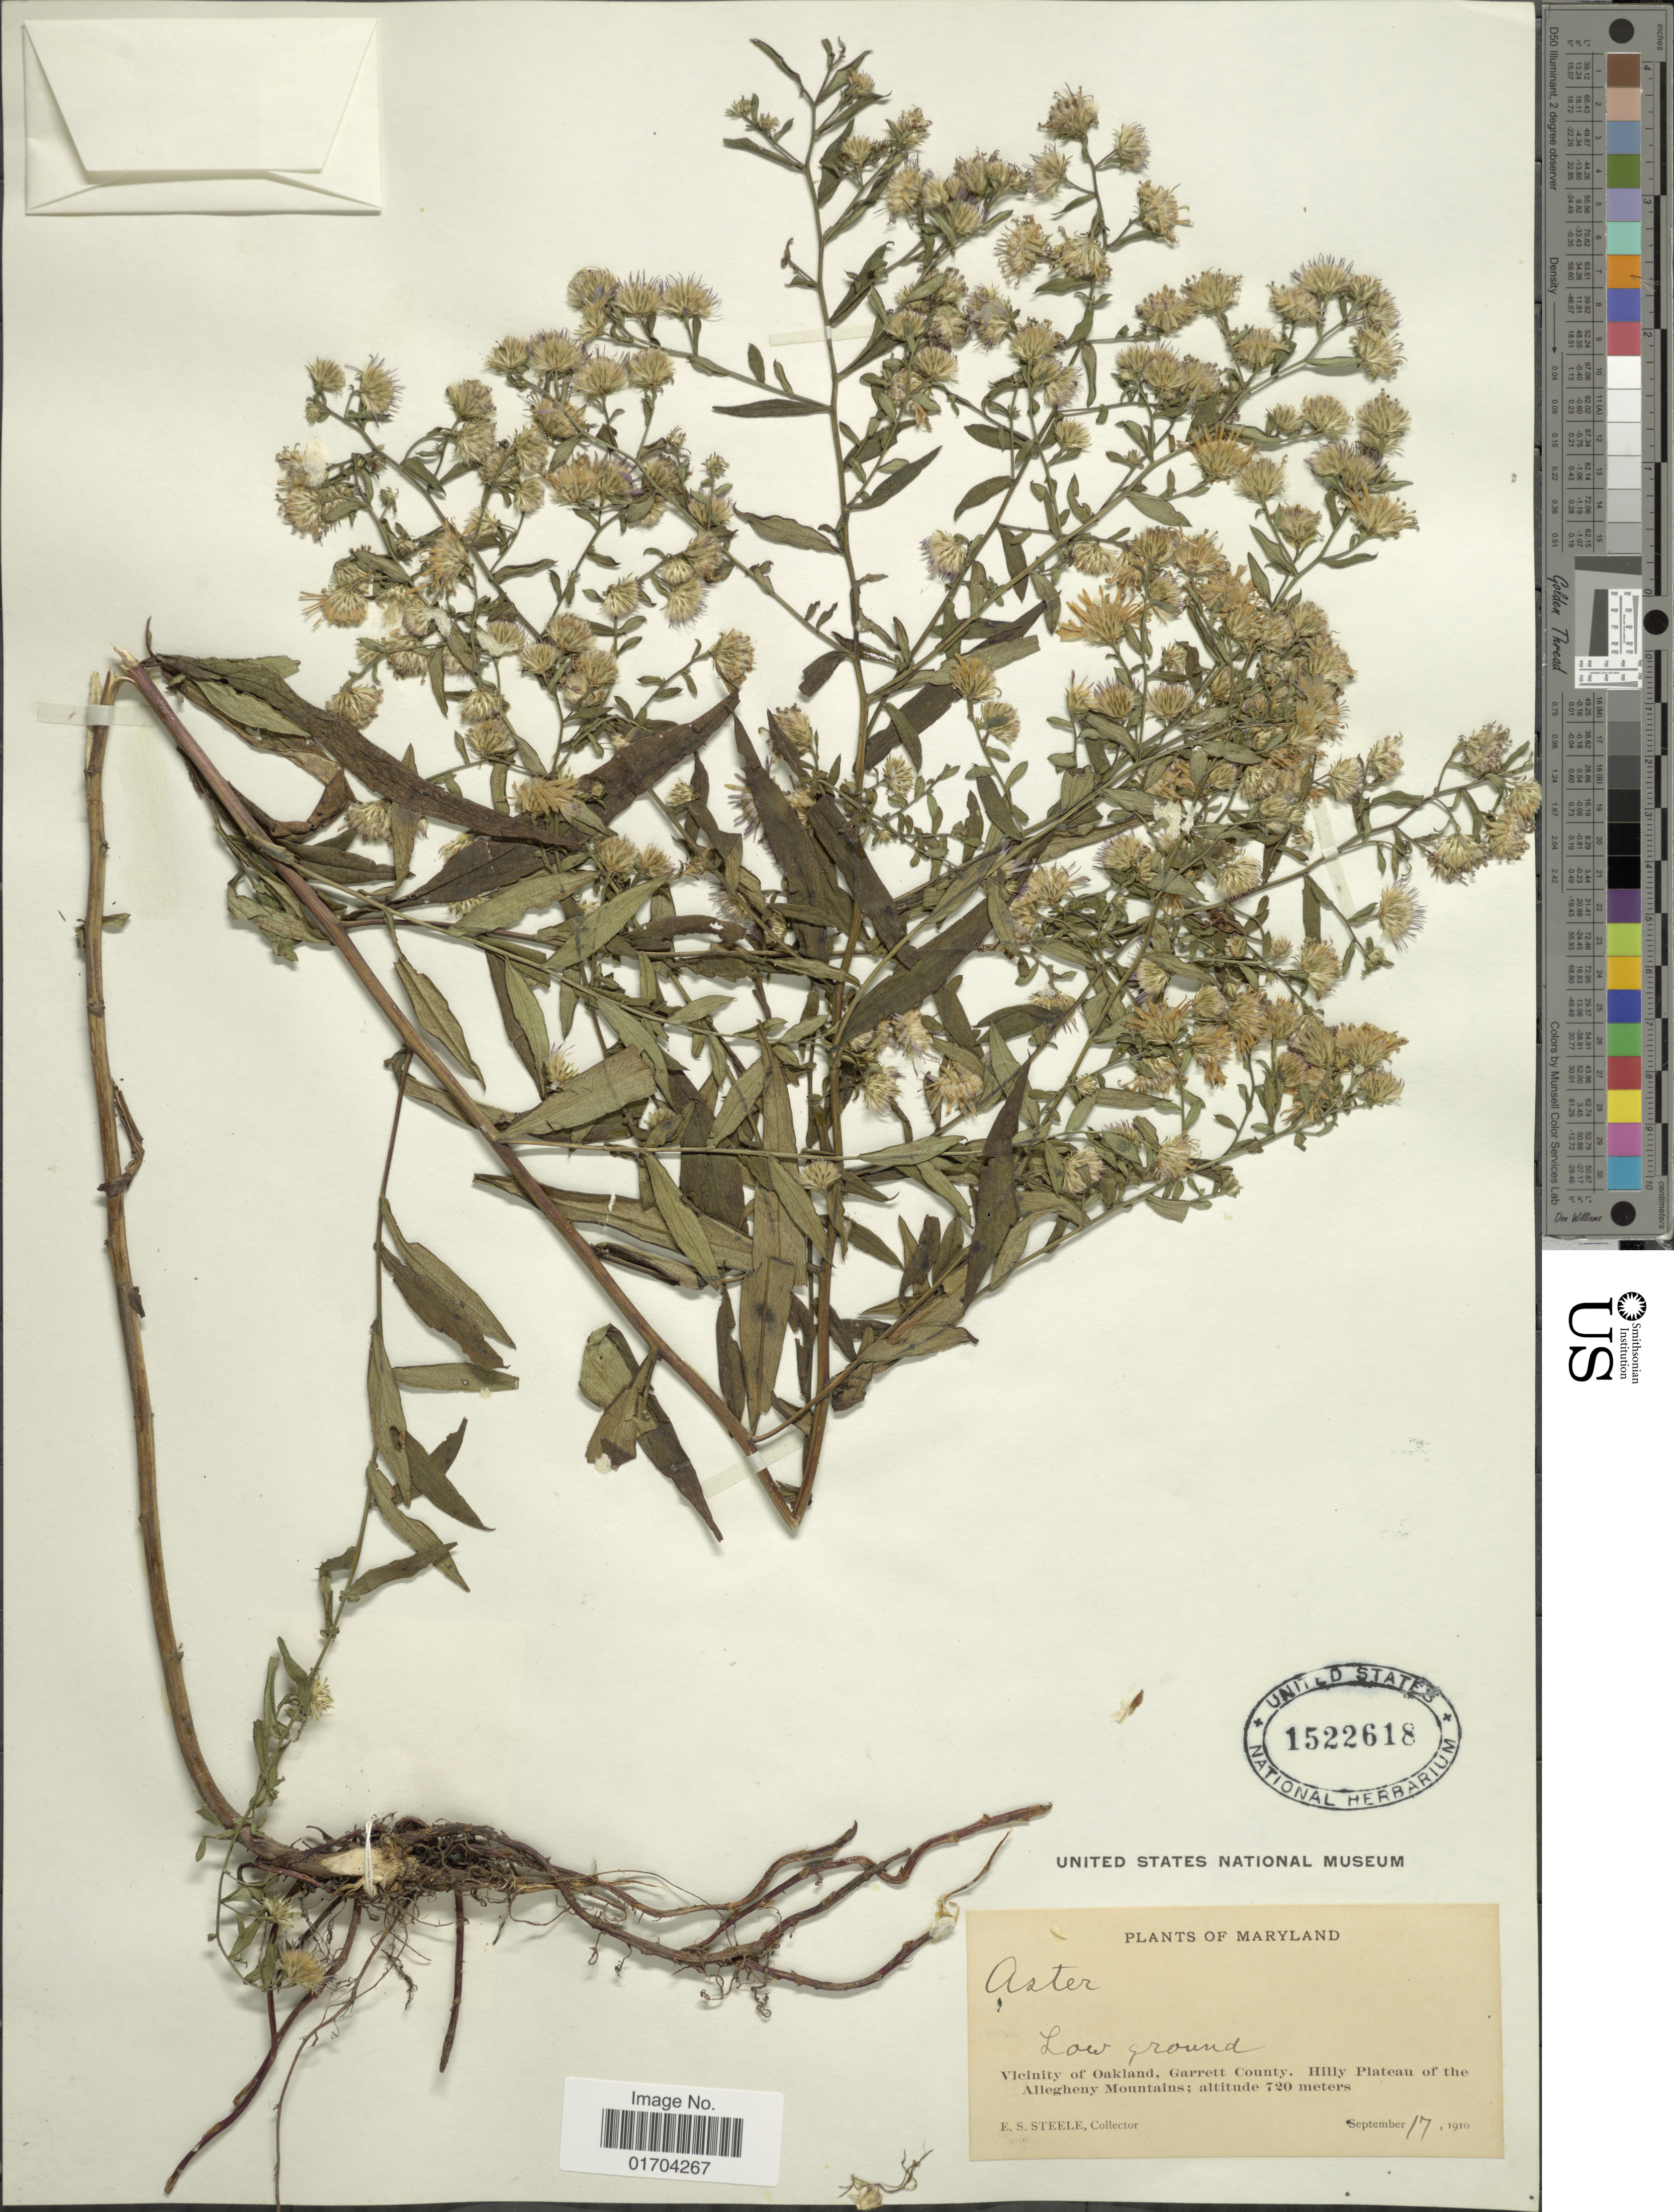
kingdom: Plantae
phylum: Tracheophyta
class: Magnoliopsida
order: Asterales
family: Asteraceae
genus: Symphyotrichum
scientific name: Symphyotrichum sp.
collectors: E. Steele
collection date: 1910-09-17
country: United States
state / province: Maryland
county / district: Garrett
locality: Mountain Lake Park and vicinity, Garrett County, on the Allegheny Plateau.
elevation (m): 720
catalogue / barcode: US 1522618